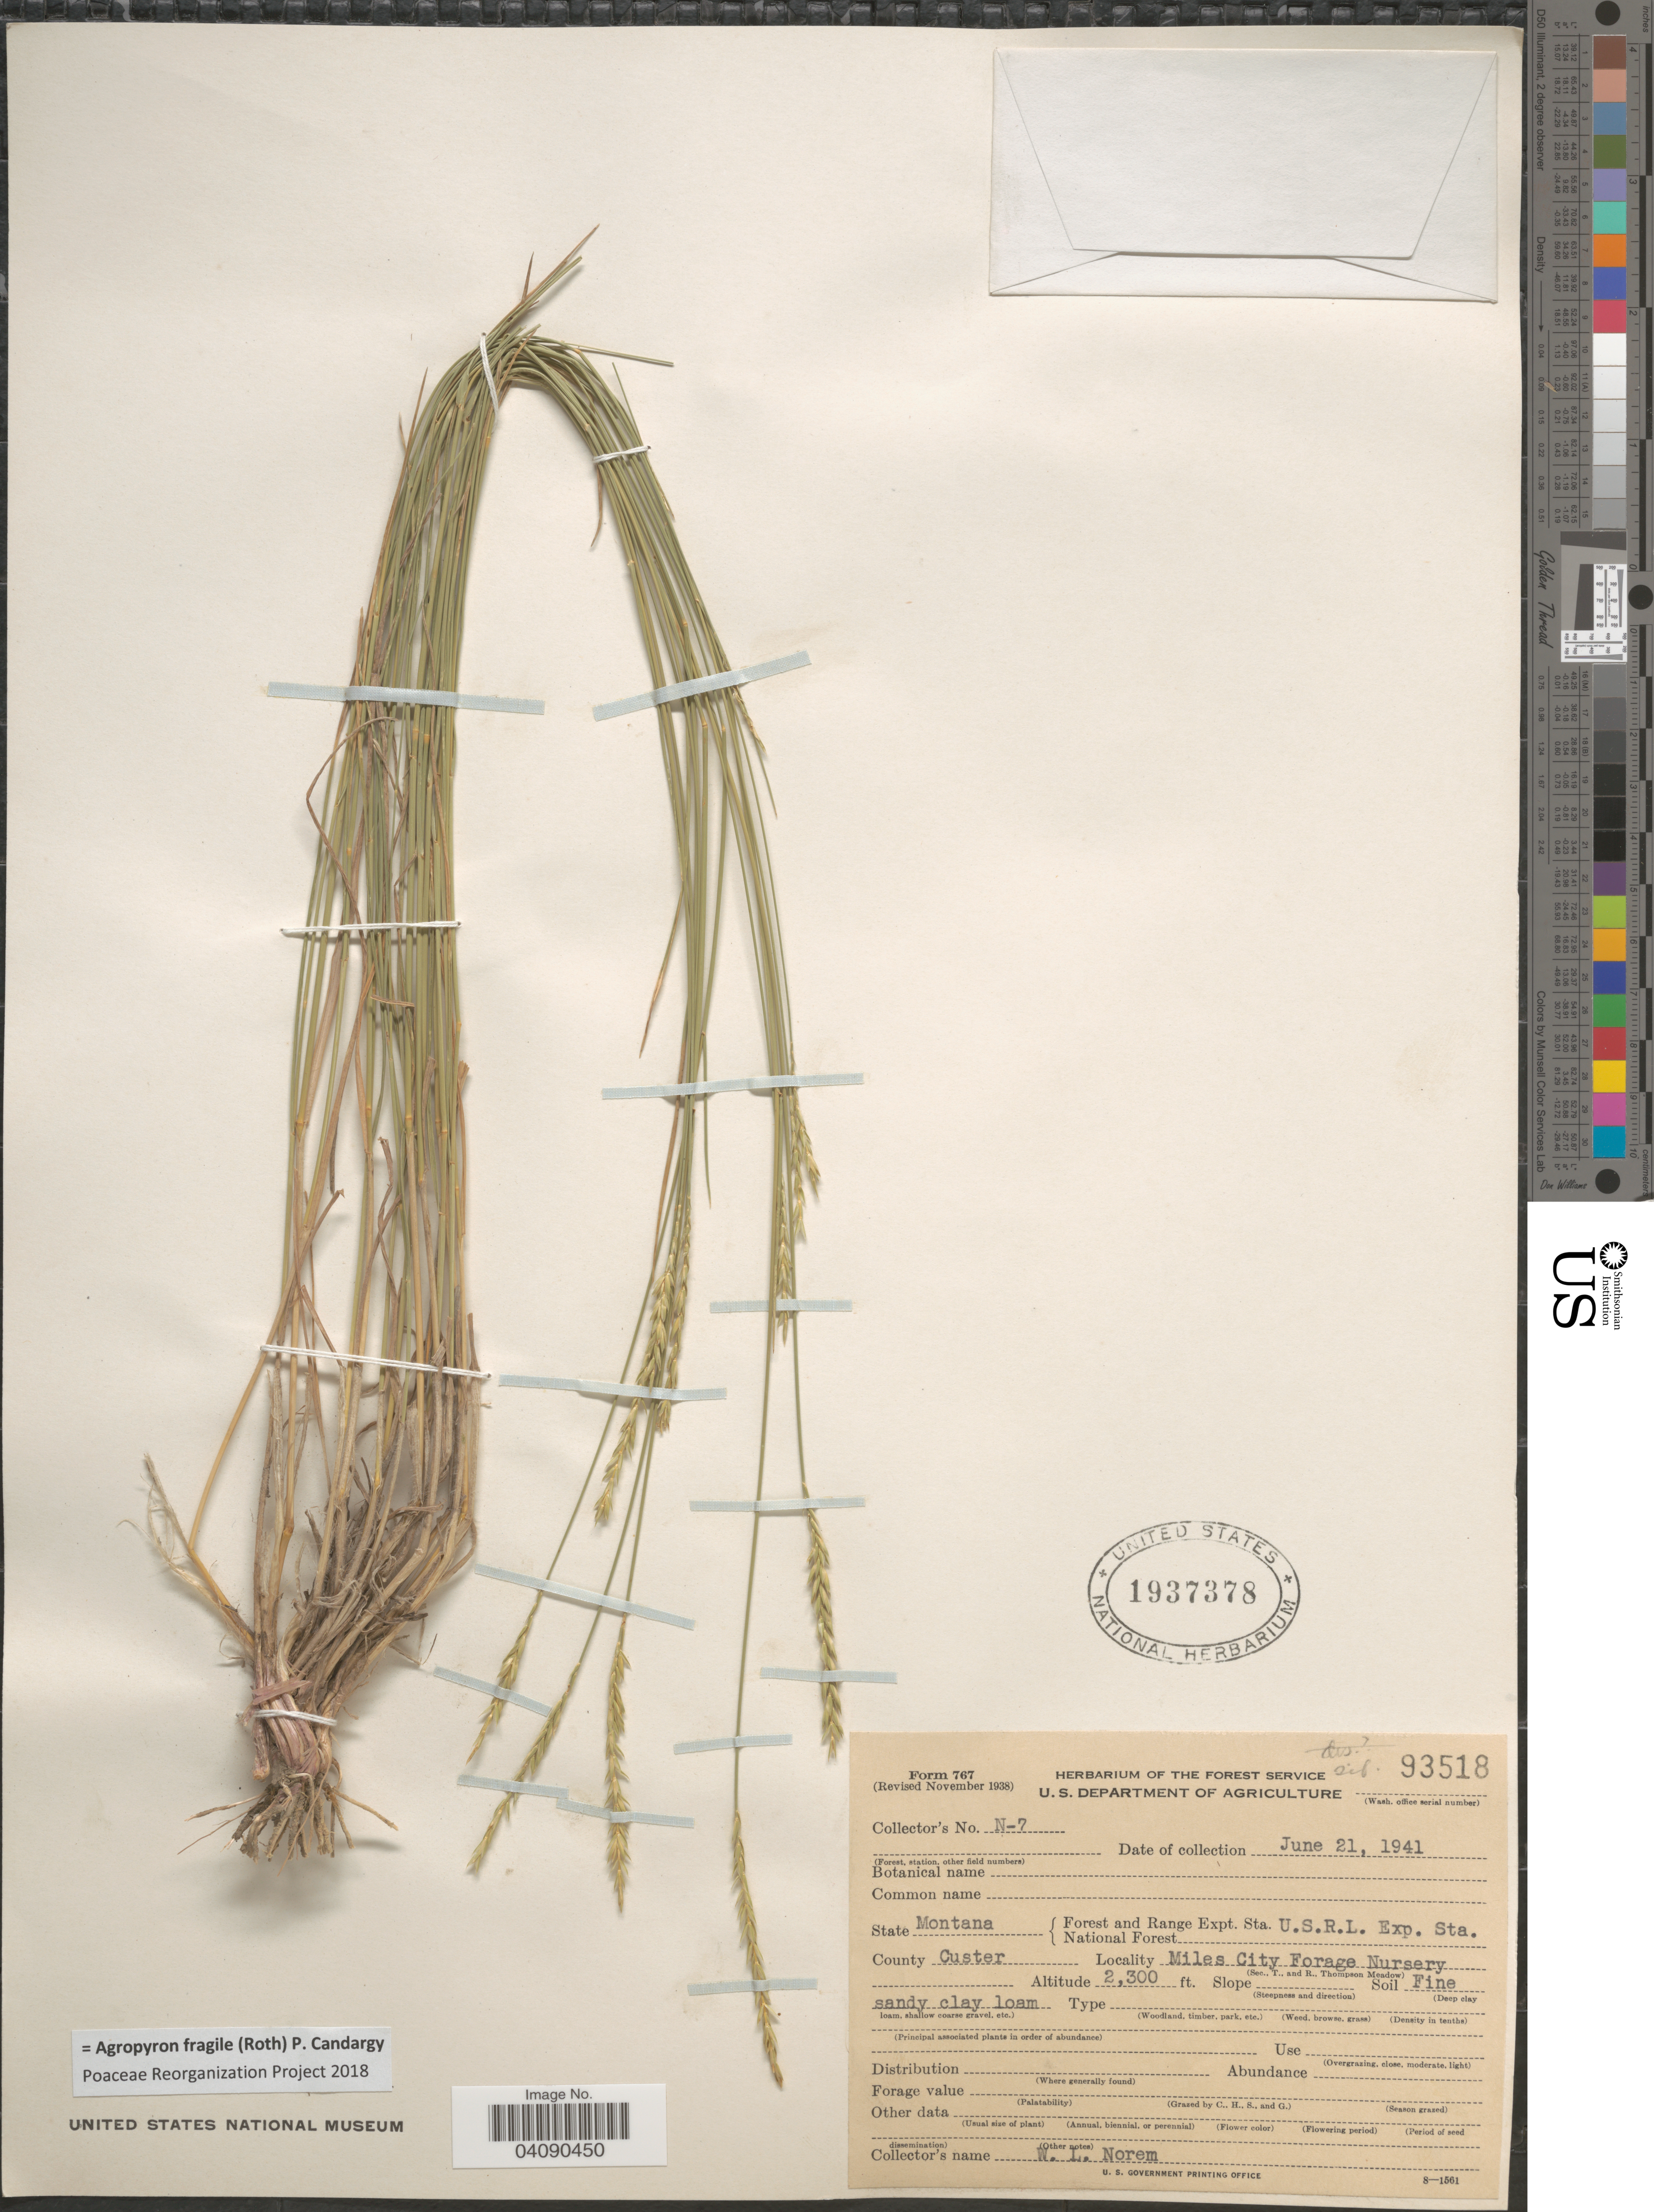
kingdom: Plantae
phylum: Tracheophyta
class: Liliopsida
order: Poales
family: Poaceae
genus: Agropyron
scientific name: Agropyron fragile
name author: (Roth) Candargy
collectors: W. Norem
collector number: N-7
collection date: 1941-06-21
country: United States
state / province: Montana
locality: Forest and Range Expt. Sta. U.S.R.L. Exp. Sta. National Forest. County Custer. Miles City Forage Nursery.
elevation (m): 701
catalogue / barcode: US 1937378